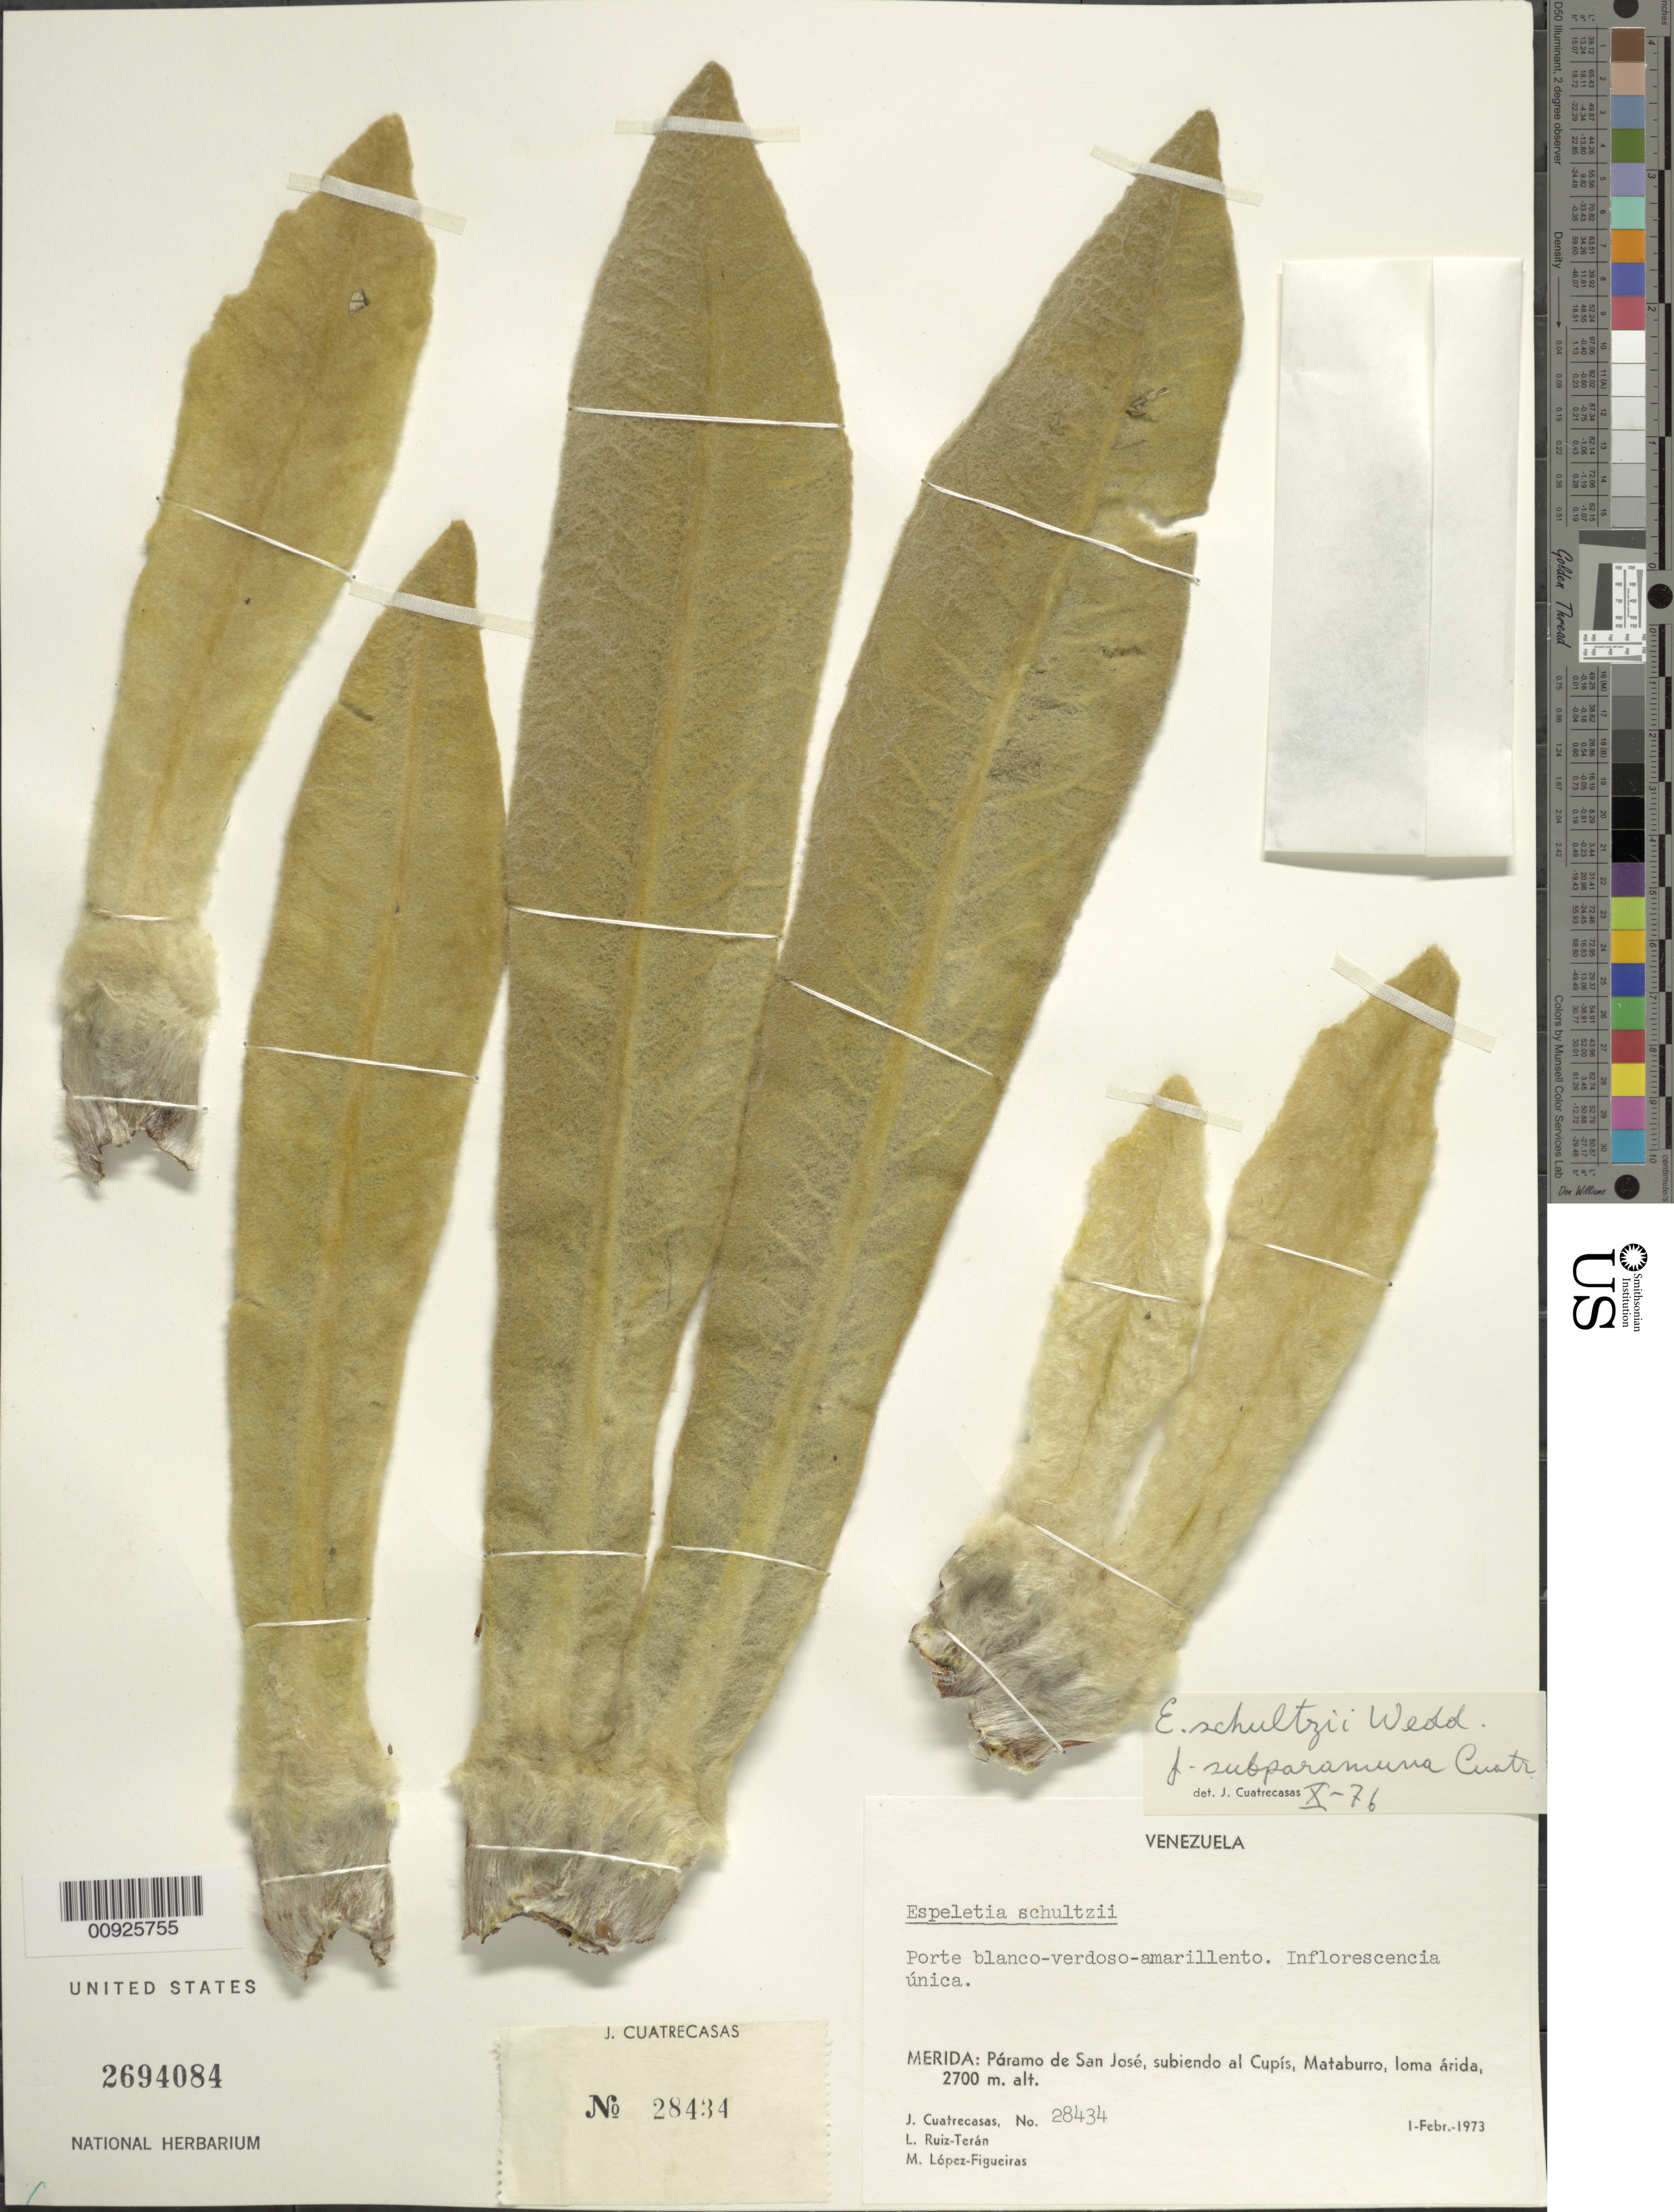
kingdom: Plantae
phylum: Tracheophyta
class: Magnoliopsida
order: Asterales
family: Asteraceae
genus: Espeletia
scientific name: Espeletia schultzii var. subparamuna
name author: Cuatrec.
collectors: J. Cuatrecasas, L. E. Ruíz-Terán & M. López Figueiras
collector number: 28434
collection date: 1973-02-01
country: Venezuela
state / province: Mérida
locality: P. de San José. Páramo de San José, subiendo al Cupís, Mataburro, loma árida.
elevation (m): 2700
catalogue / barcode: US 2694084